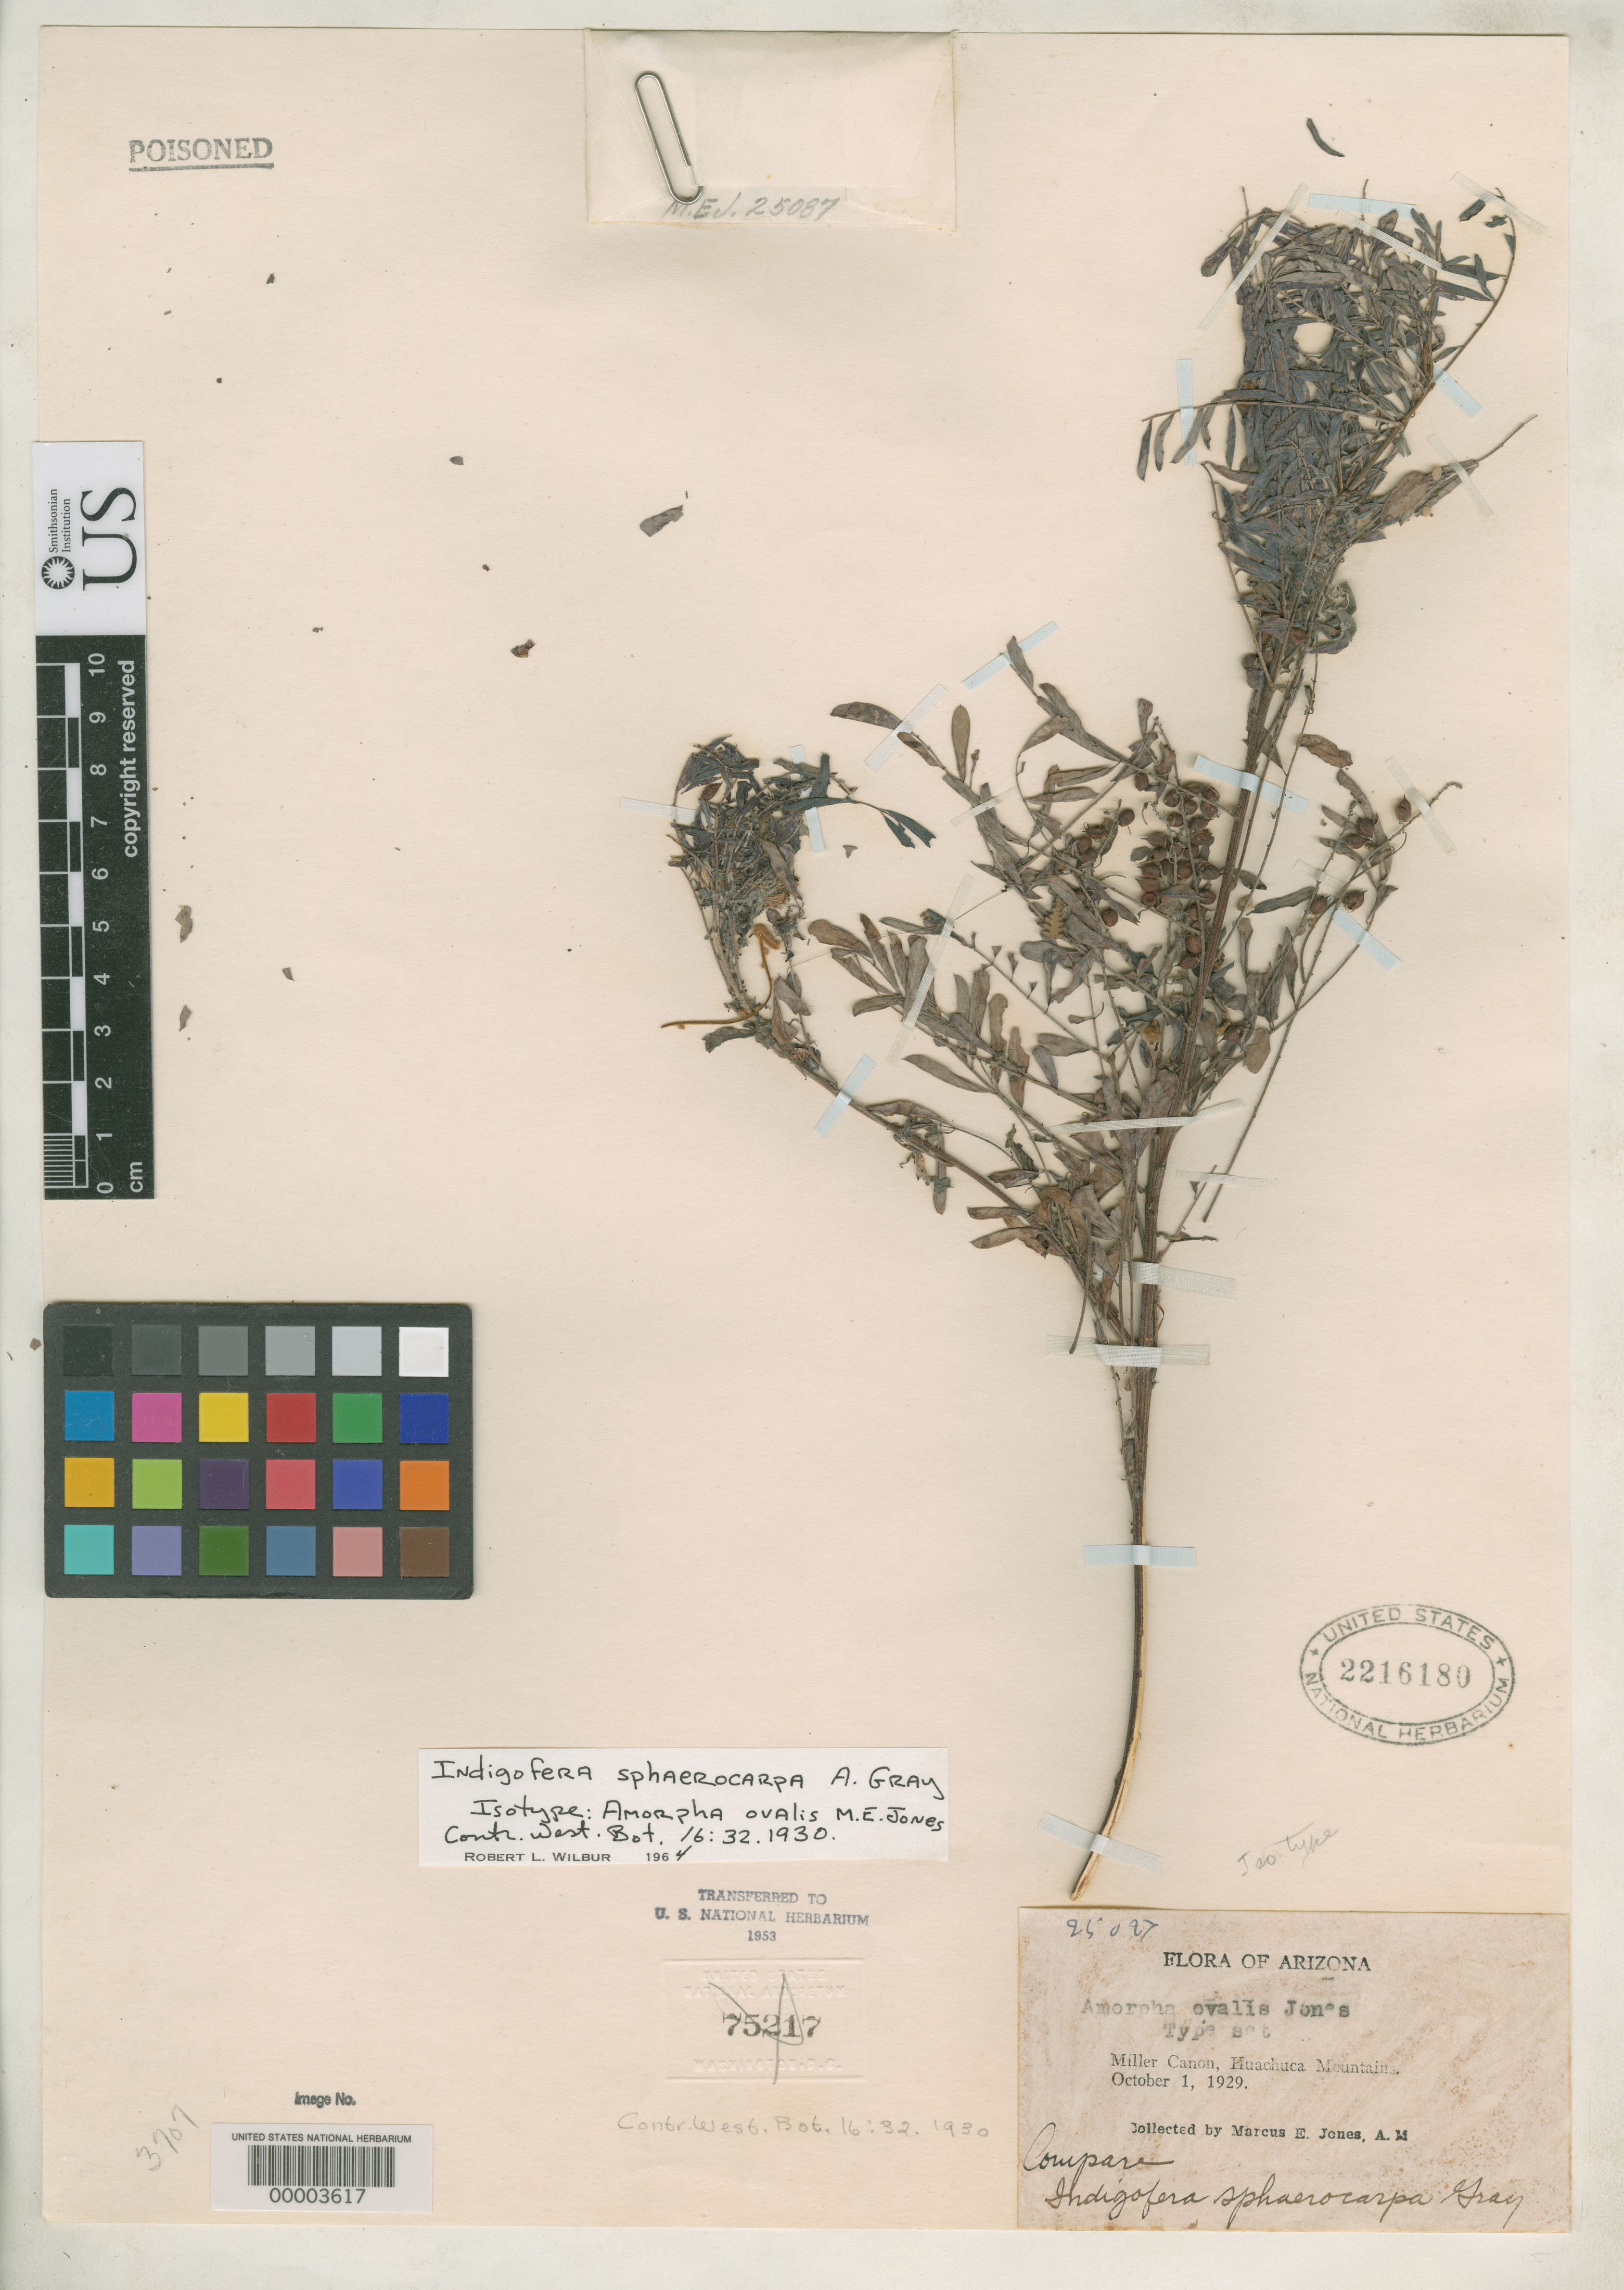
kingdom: Plantae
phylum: Tracheophyta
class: Magnoliopsida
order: Fabales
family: Fabaceae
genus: Amorpha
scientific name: Amorpha ovalis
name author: M.E. Jones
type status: Isotype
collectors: M. E. Jones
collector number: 25027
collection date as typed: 01 Oct 1929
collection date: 1929-10-01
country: United States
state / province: Arizona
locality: Miller Canon, Huachuca Mountain.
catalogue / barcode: US 2216180